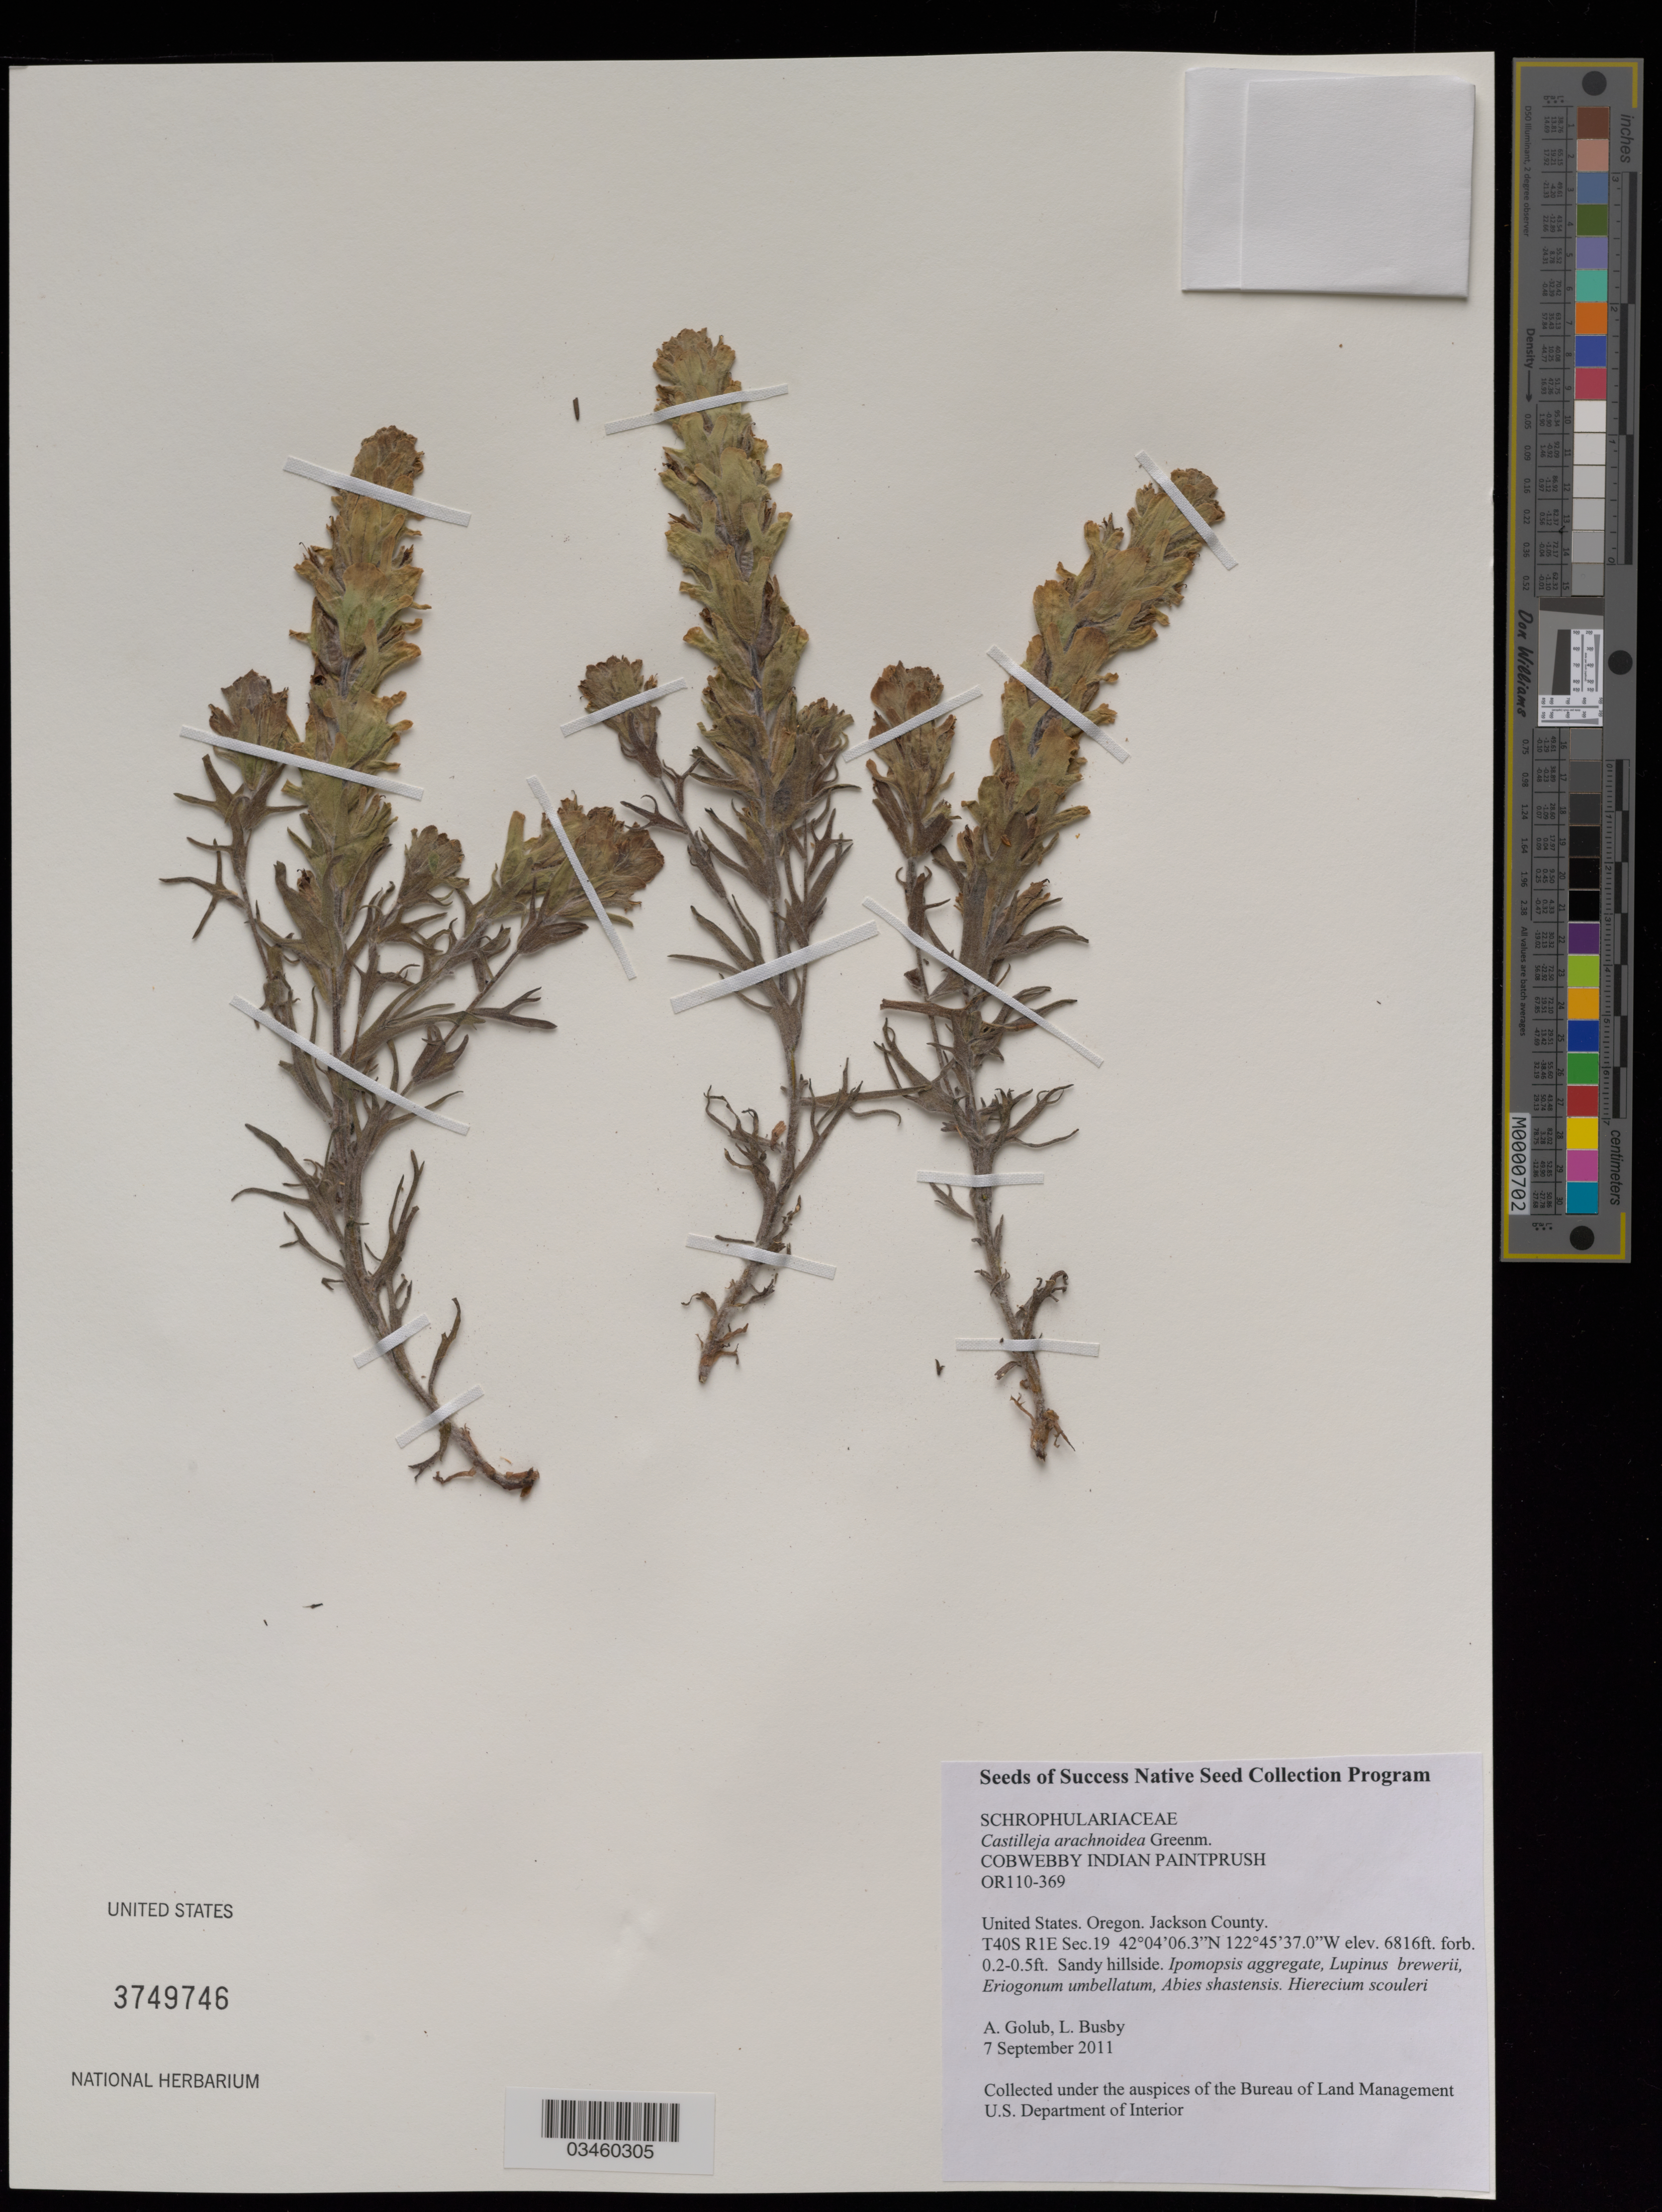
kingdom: Plantae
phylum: Tracheophyta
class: Magnoliopsida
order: Lamiales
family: Orobanchaceae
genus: Castilleja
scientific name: Castilleja arachnoidea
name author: Greenm.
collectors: A. Golub & L. Busby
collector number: OR110-369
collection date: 2011-09-07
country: United States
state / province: Oregon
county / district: Jackson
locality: T40S R1E Sec 19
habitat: Sandy hillsid. With Lupinus brewerii, Eriogonum umbellatum, Abiea shastensis, ect.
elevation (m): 2078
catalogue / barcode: US 3749746